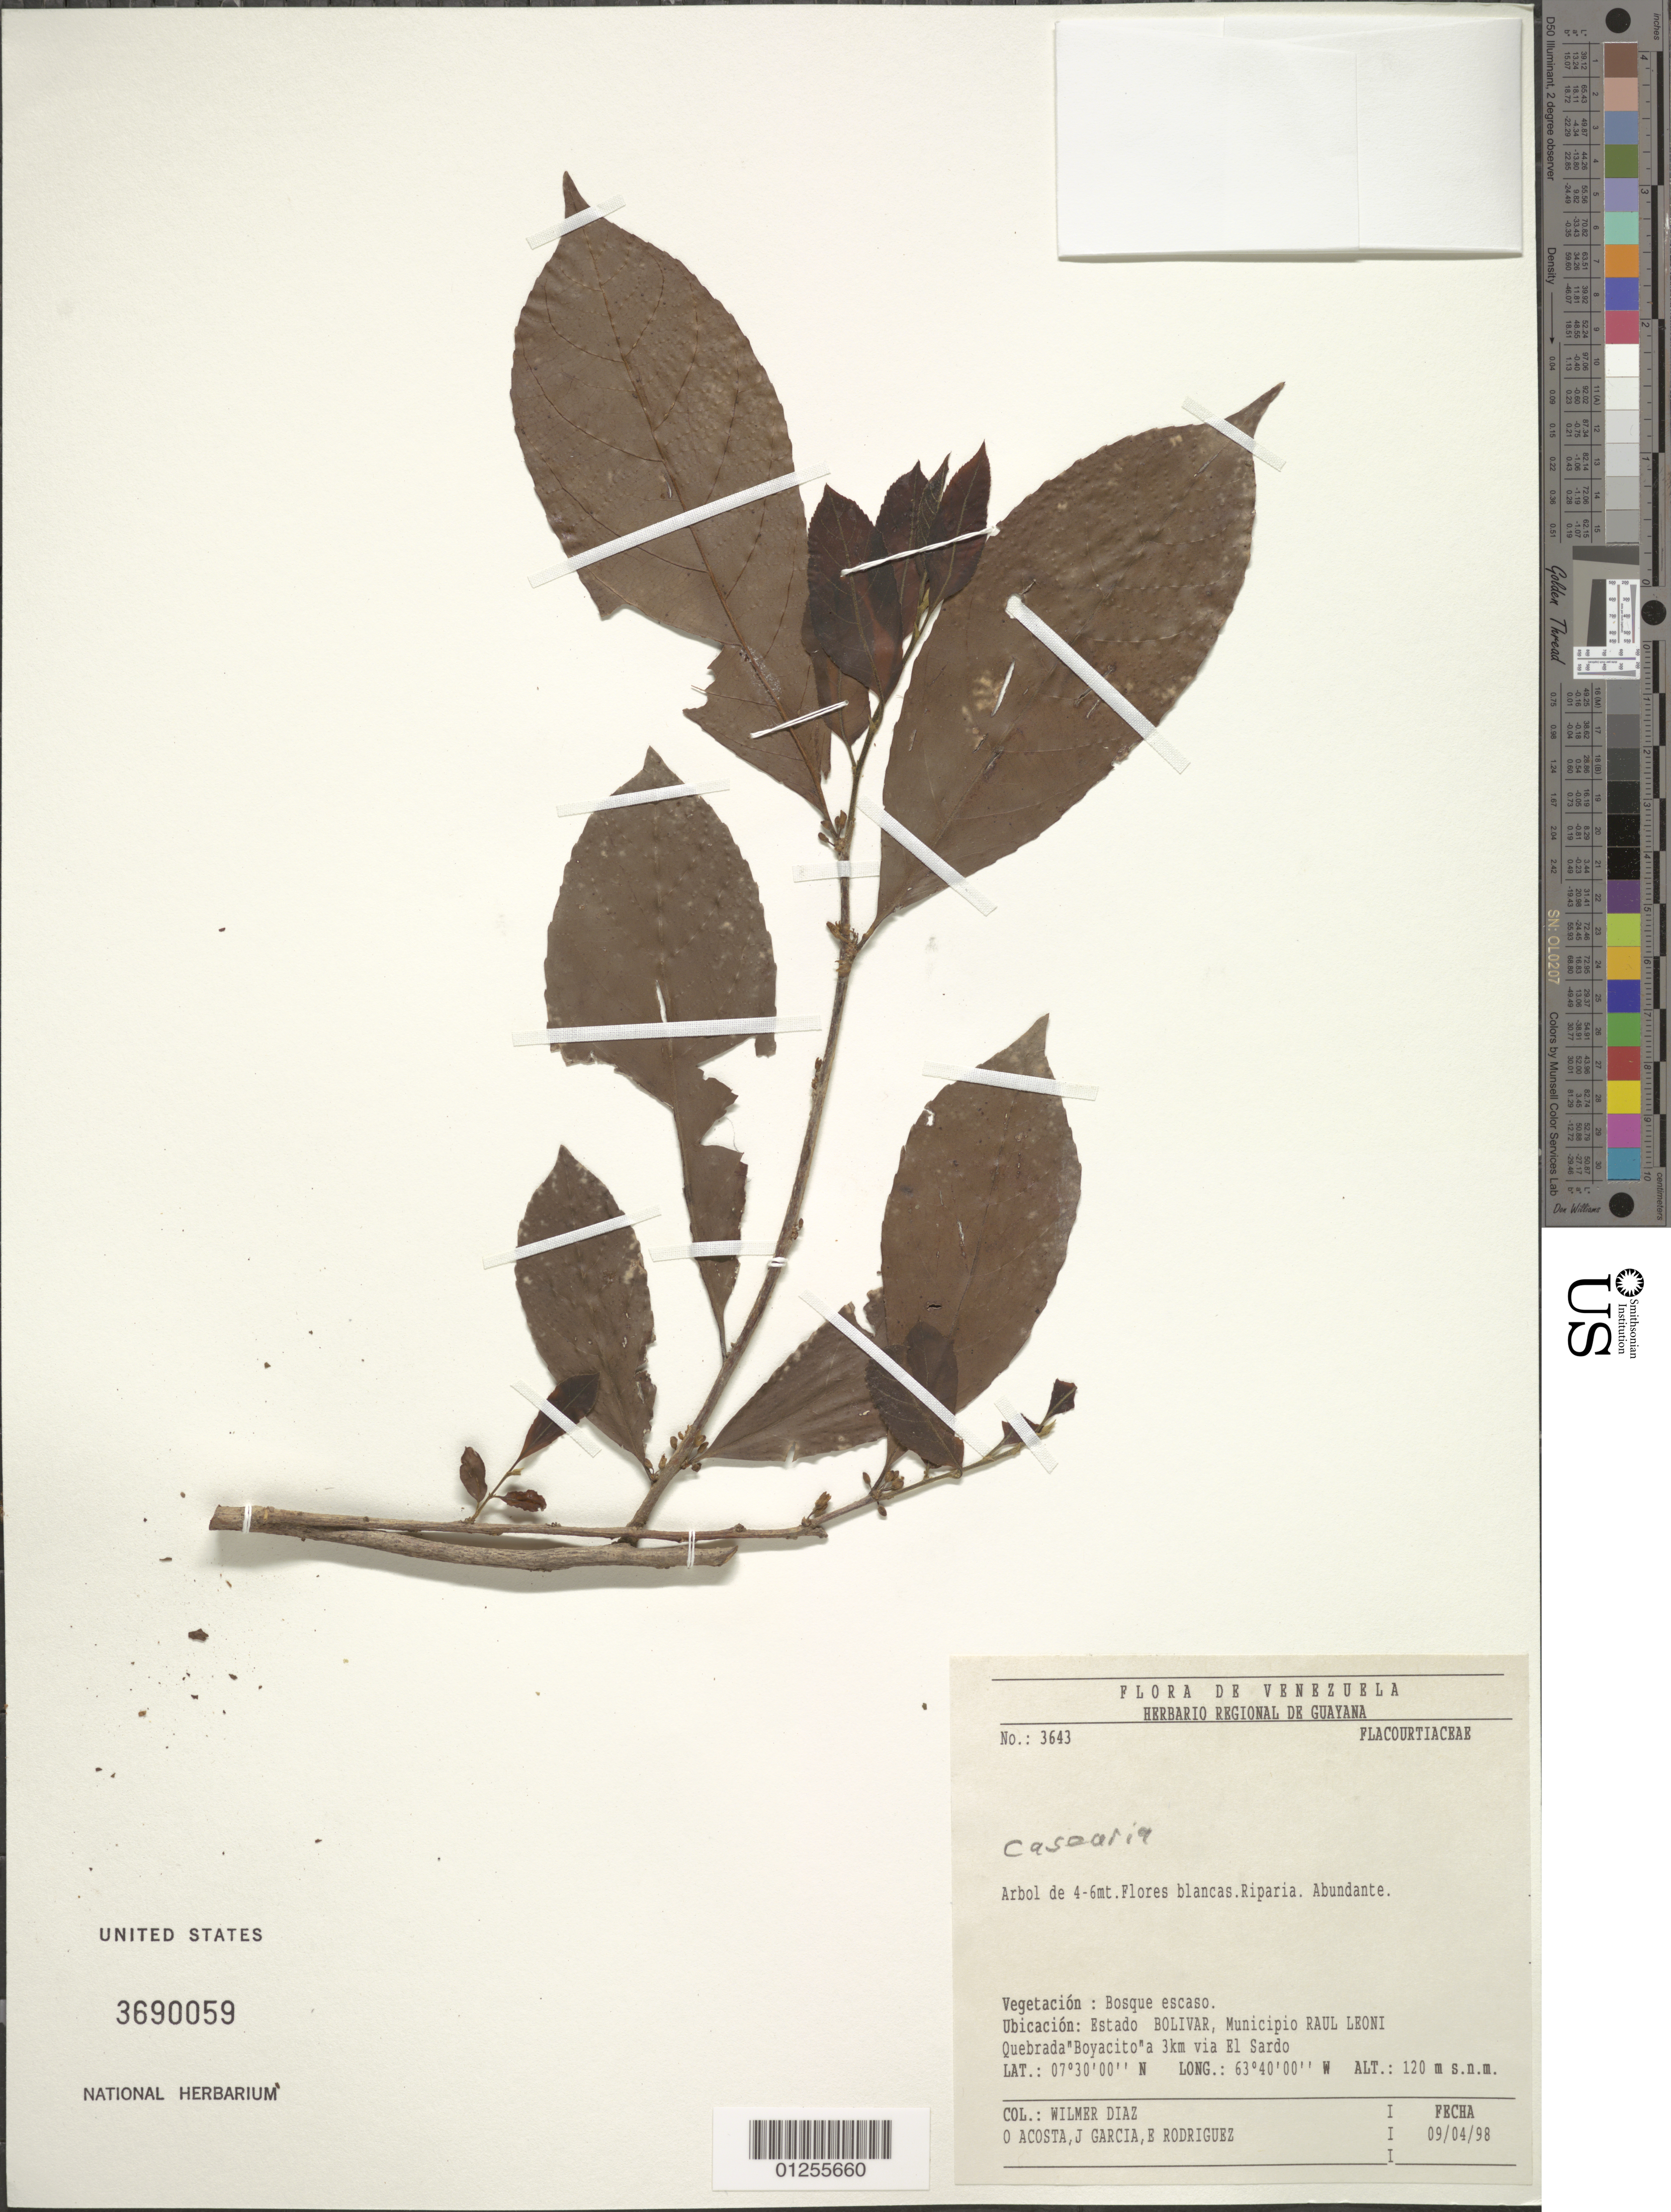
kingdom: Plantae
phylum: Tracheophyta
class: Magnoliopsida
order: Malpighiales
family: Salicaceae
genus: Casearia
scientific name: Casearia sp.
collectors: W. Díaz P., O. Acosta, J. García & E. Rodriguez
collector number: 3643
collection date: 1998-04-09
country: Venezuela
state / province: Bolivar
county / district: Angostura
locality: Quebrada "Boyacito" a 3km via El Sardo. Raúl Leoni [=Angostura]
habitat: Riparia. Abundante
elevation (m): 120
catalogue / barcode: US 3690059